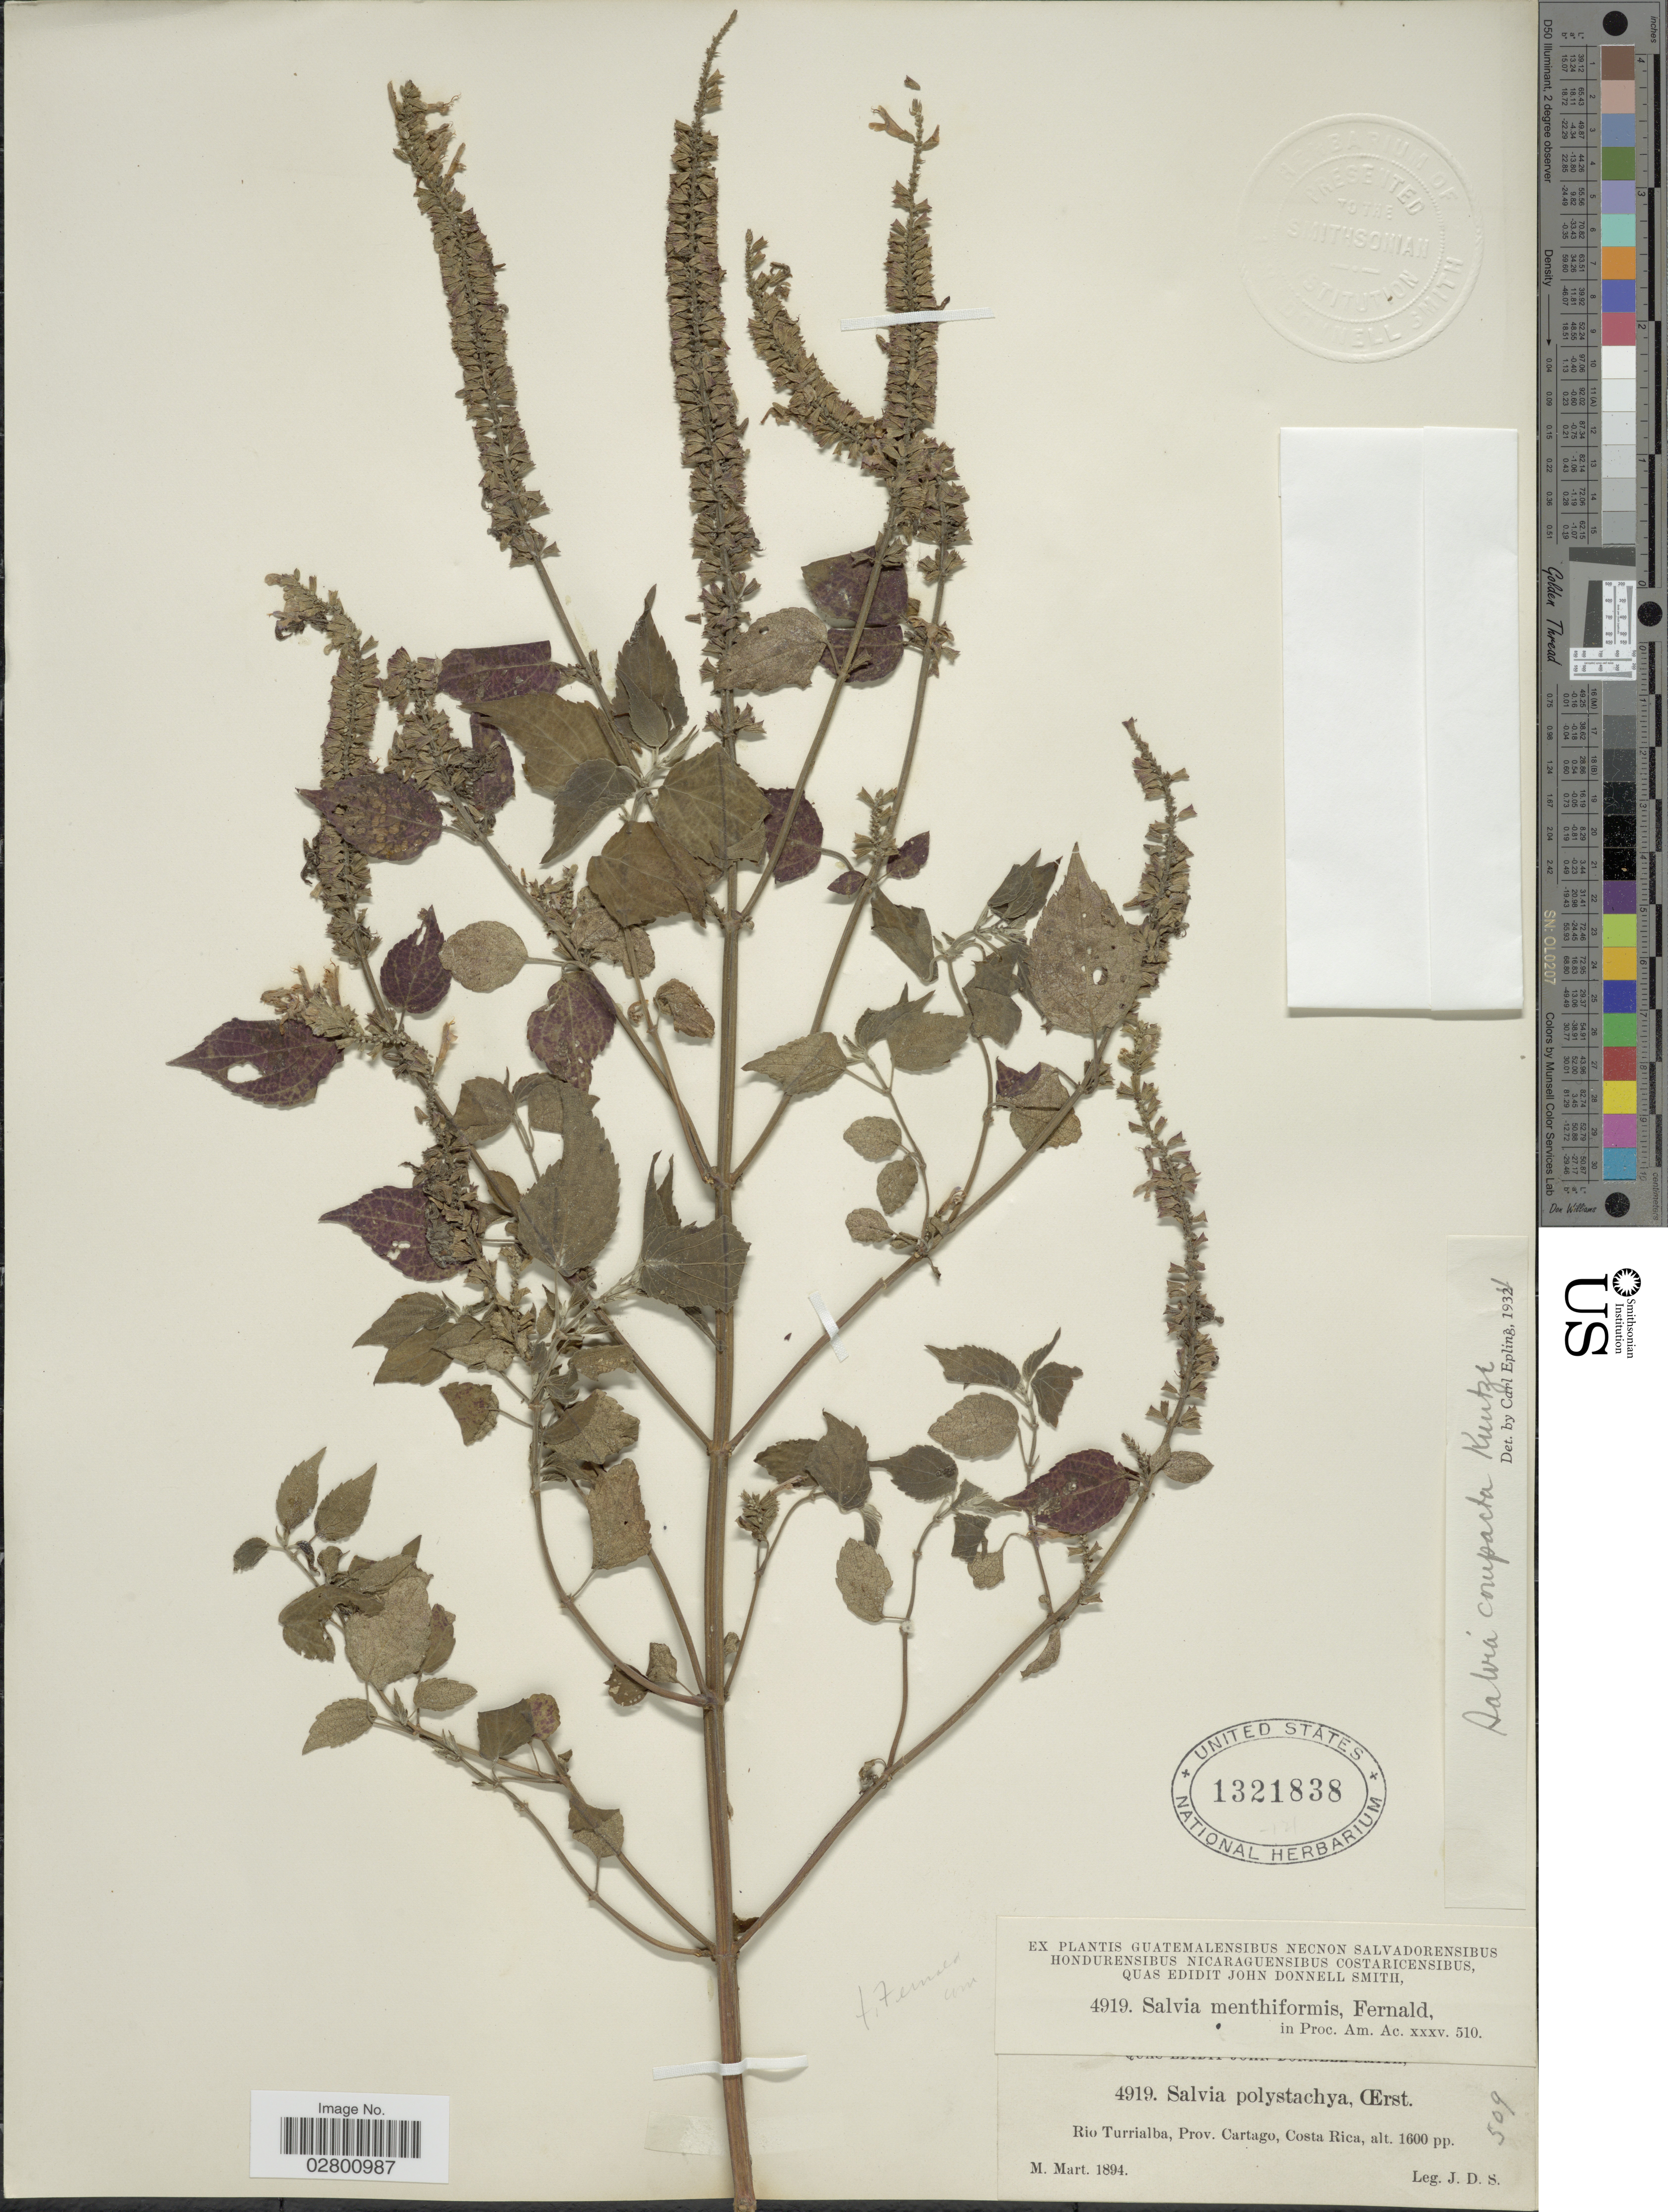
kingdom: Plantae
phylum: Tracheophyta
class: Magnoliopsida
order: Lamiales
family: Lamiaceae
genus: Salvia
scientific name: Salvia compacta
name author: Kuntze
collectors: J. Donnell Smith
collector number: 4919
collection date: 1894-03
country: Costa Rica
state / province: Cartago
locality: Rio Turrialba, Prov. Cartago.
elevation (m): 488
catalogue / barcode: US 1321838